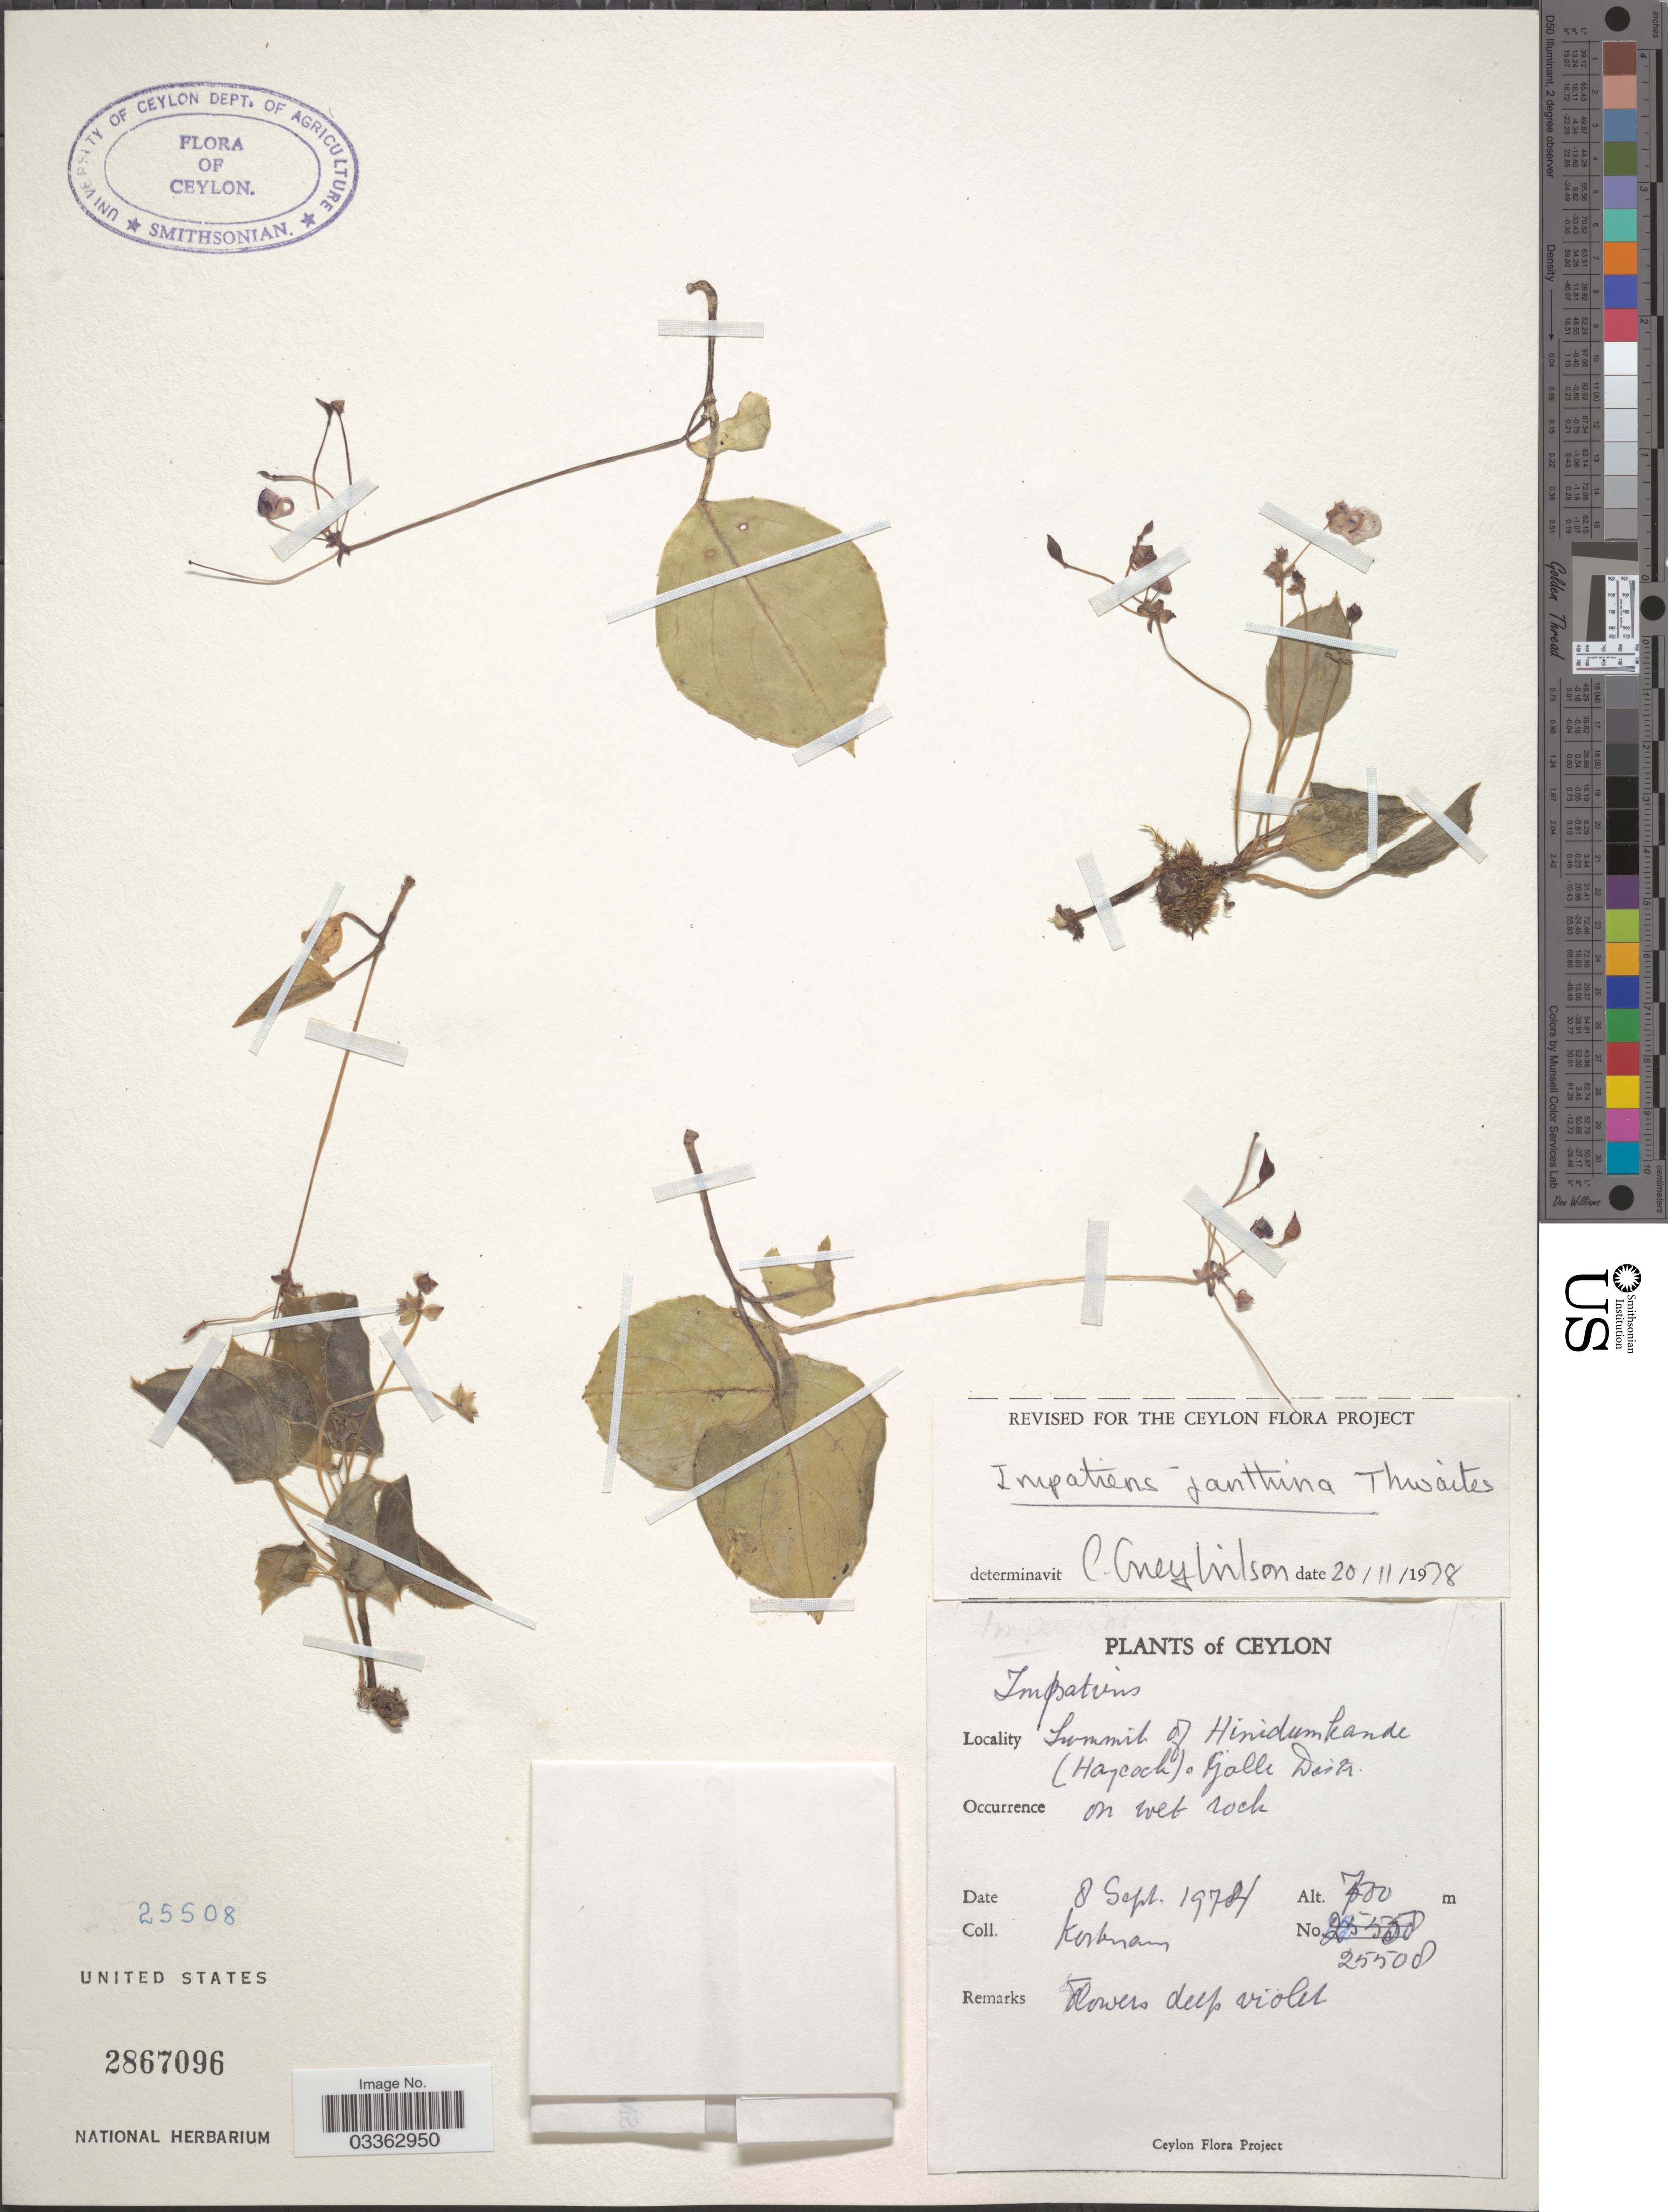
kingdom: Plantae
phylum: Tracheophyta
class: Magnoliopsida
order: Ericales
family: Balsaminaceae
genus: Impatiens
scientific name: Impatiens janthina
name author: Thwaites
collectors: Kostermans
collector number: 25508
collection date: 1974-09-08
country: Sri Lanka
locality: Ceylon. Summit of Hinidumkande (Haycock). Galle Distr.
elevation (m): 700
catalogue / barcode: US 2867096